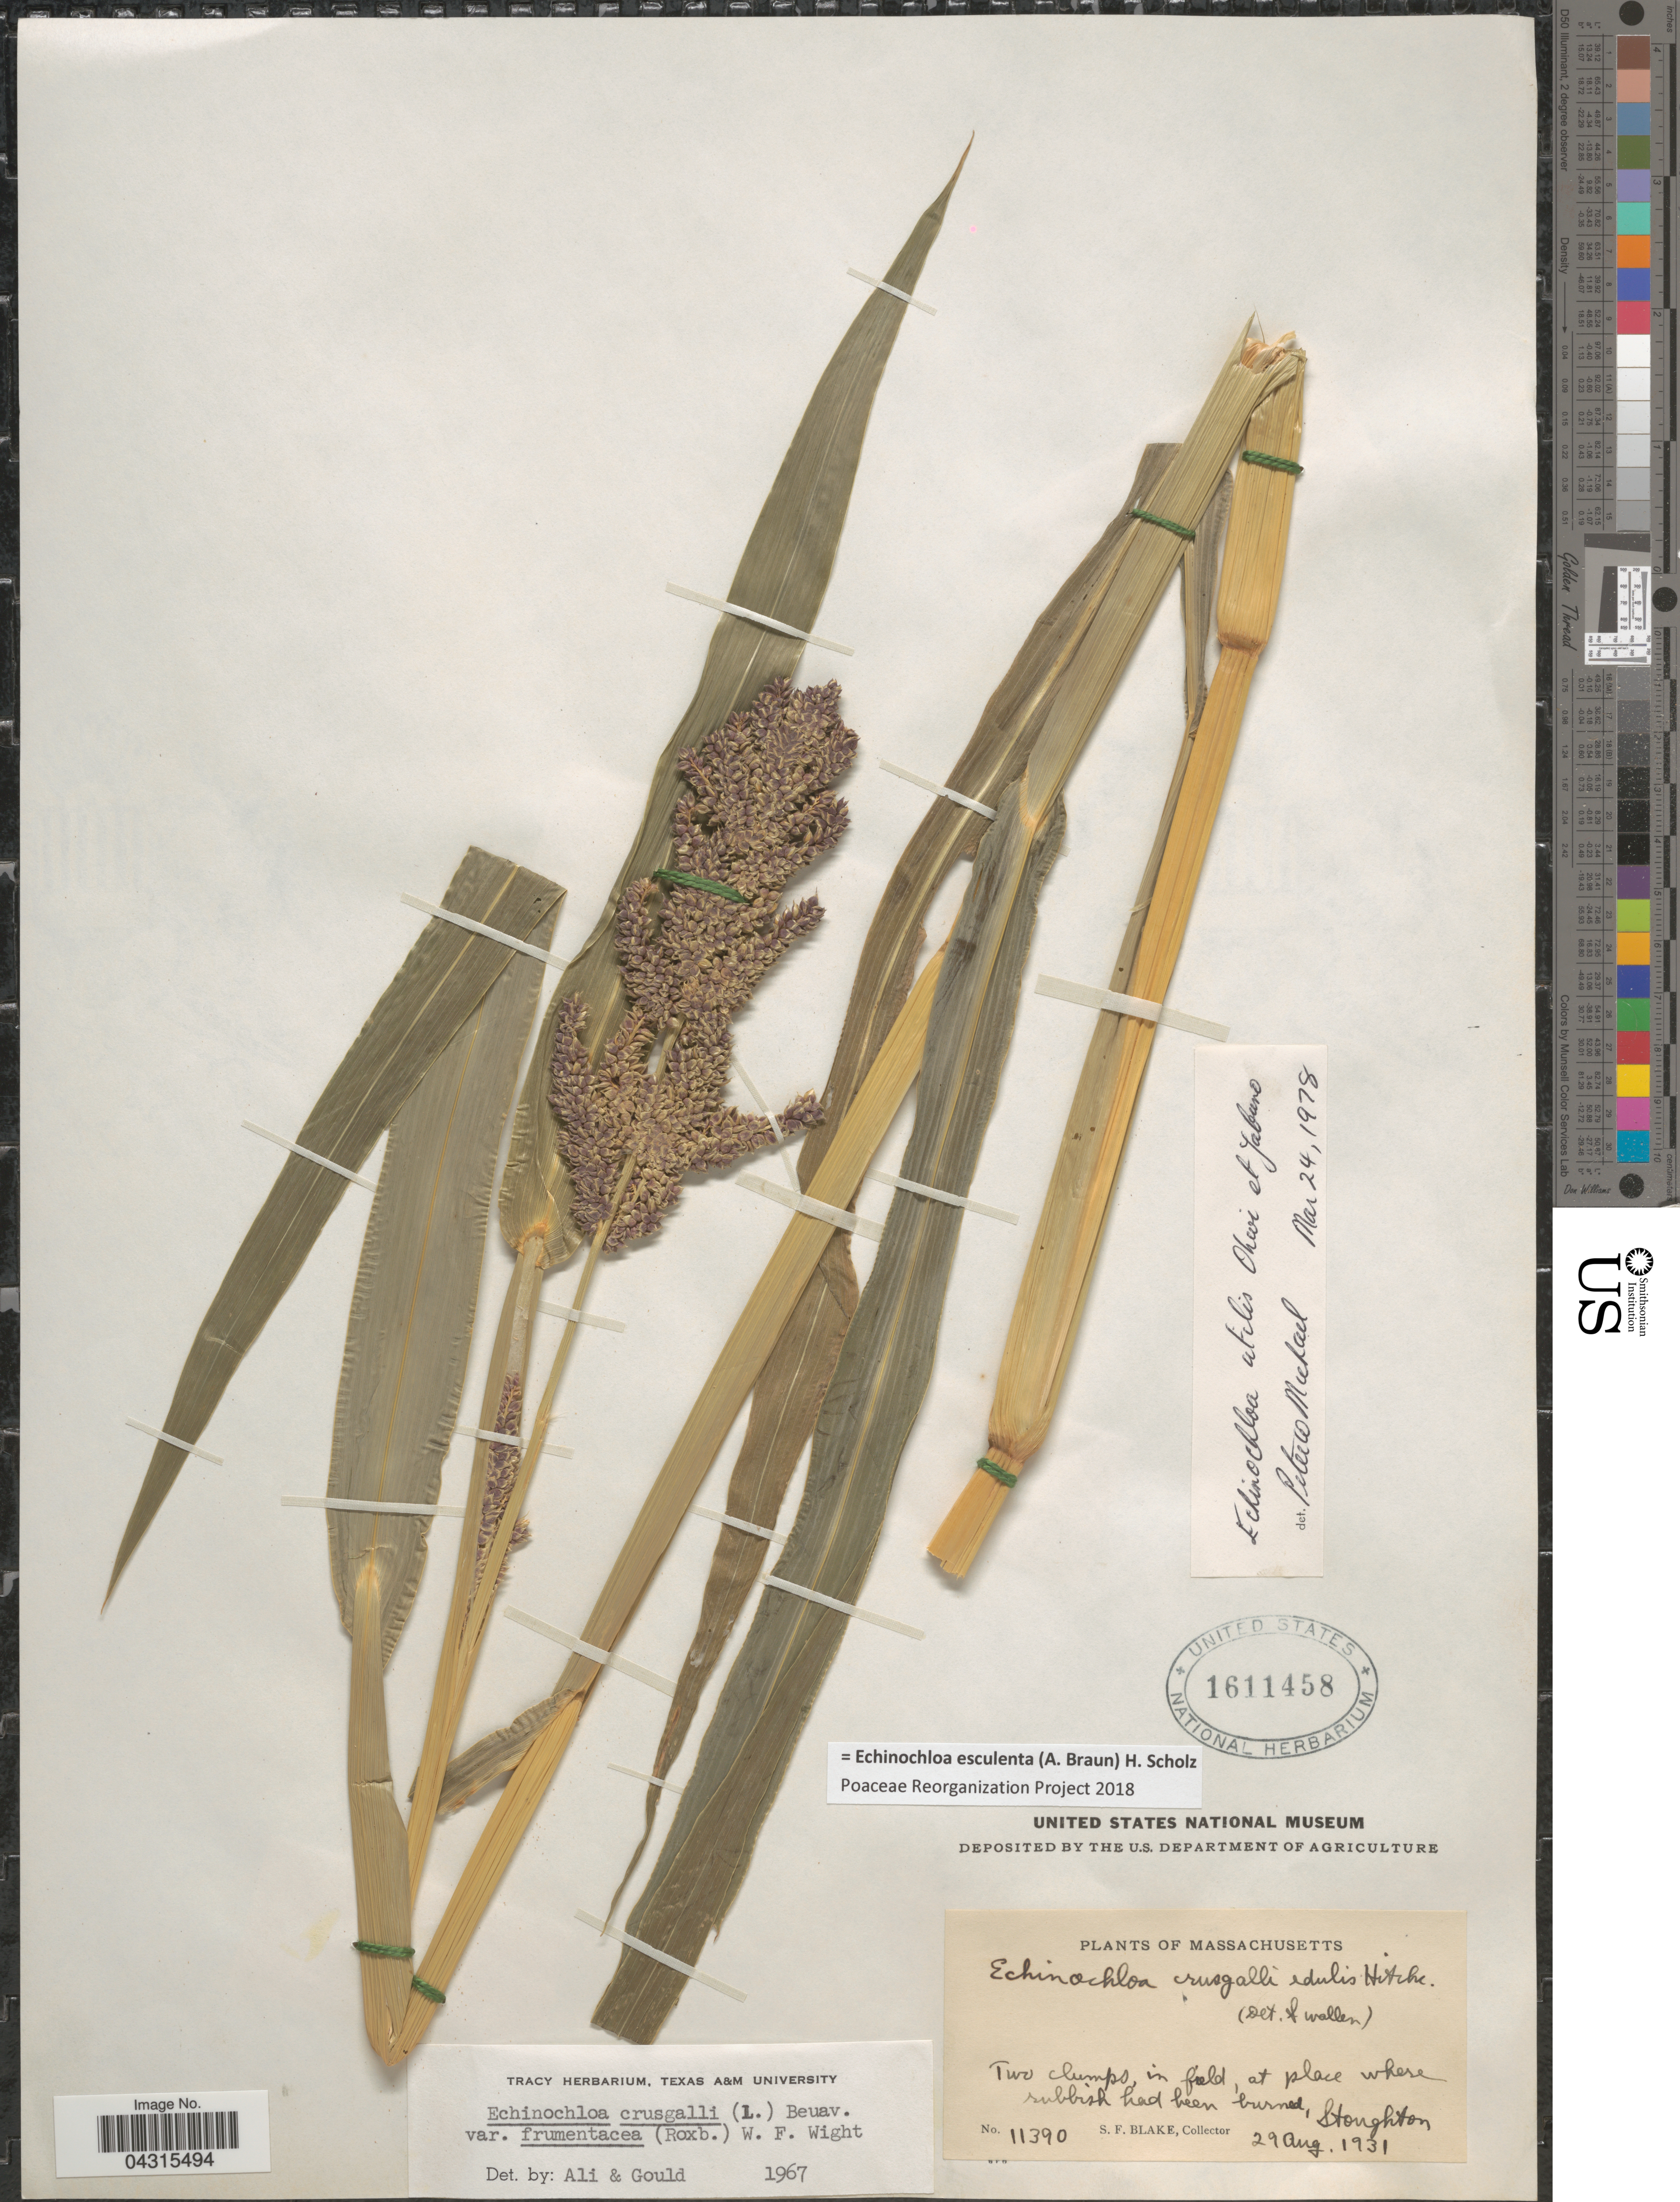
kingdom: Plantae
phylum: Tracheophyta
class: Liliopsida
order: Poales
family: Poaceae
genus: Echinochloa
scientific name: Echinochloa esculenta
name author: (A. Braun) H. Scholz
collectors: S. Blake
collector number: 11390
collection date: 1931-08-29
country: United States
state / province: Massachusetts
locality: Two clumps, in field, at place where rubbish had been burned, Stoughton.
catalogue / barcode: US 1611458